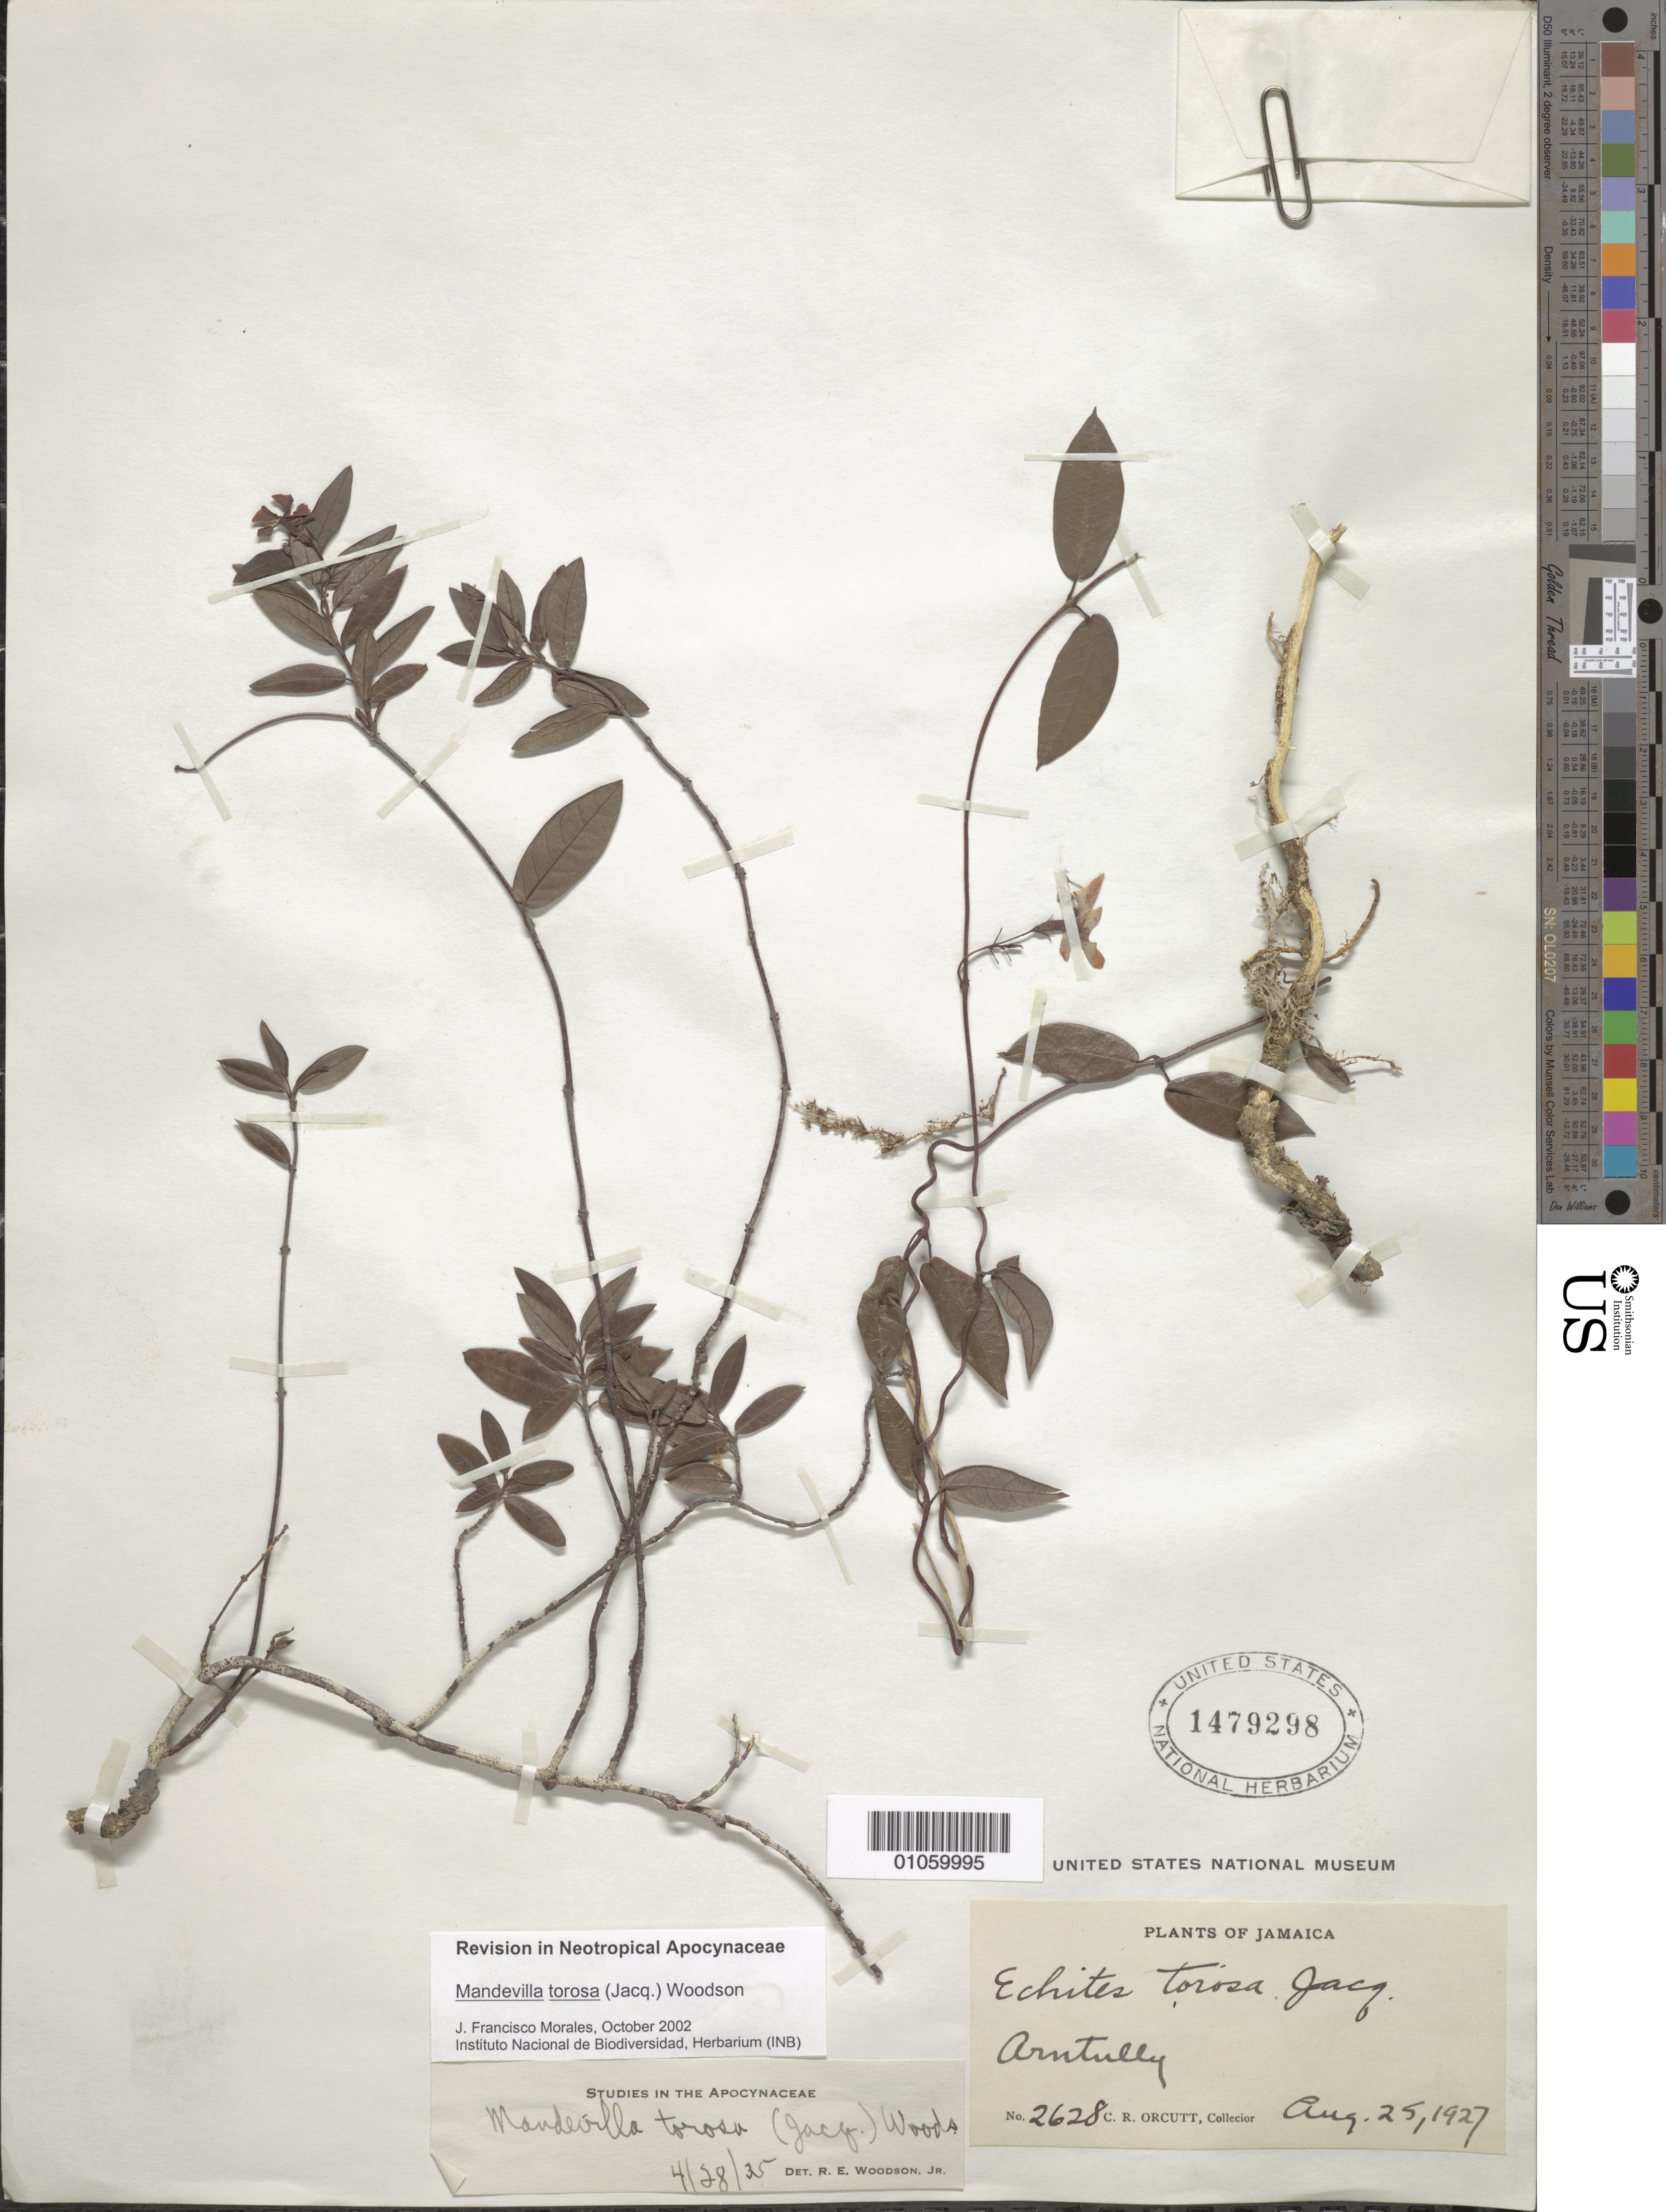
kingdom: Plantae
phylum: Tracheophyta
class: Magnoliopsida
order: Gentianales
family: Apocynaceae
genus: Mandevilla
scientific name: Mandevilla torosa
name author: (Jacq.) Woodson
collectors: C. R. Orcutt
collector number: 2628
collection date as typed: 25 Aug 1927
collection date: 1927-08-25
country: Jamaica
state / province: Saint Thomas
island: Jamaica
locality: Arntully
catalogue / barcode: US 1479298